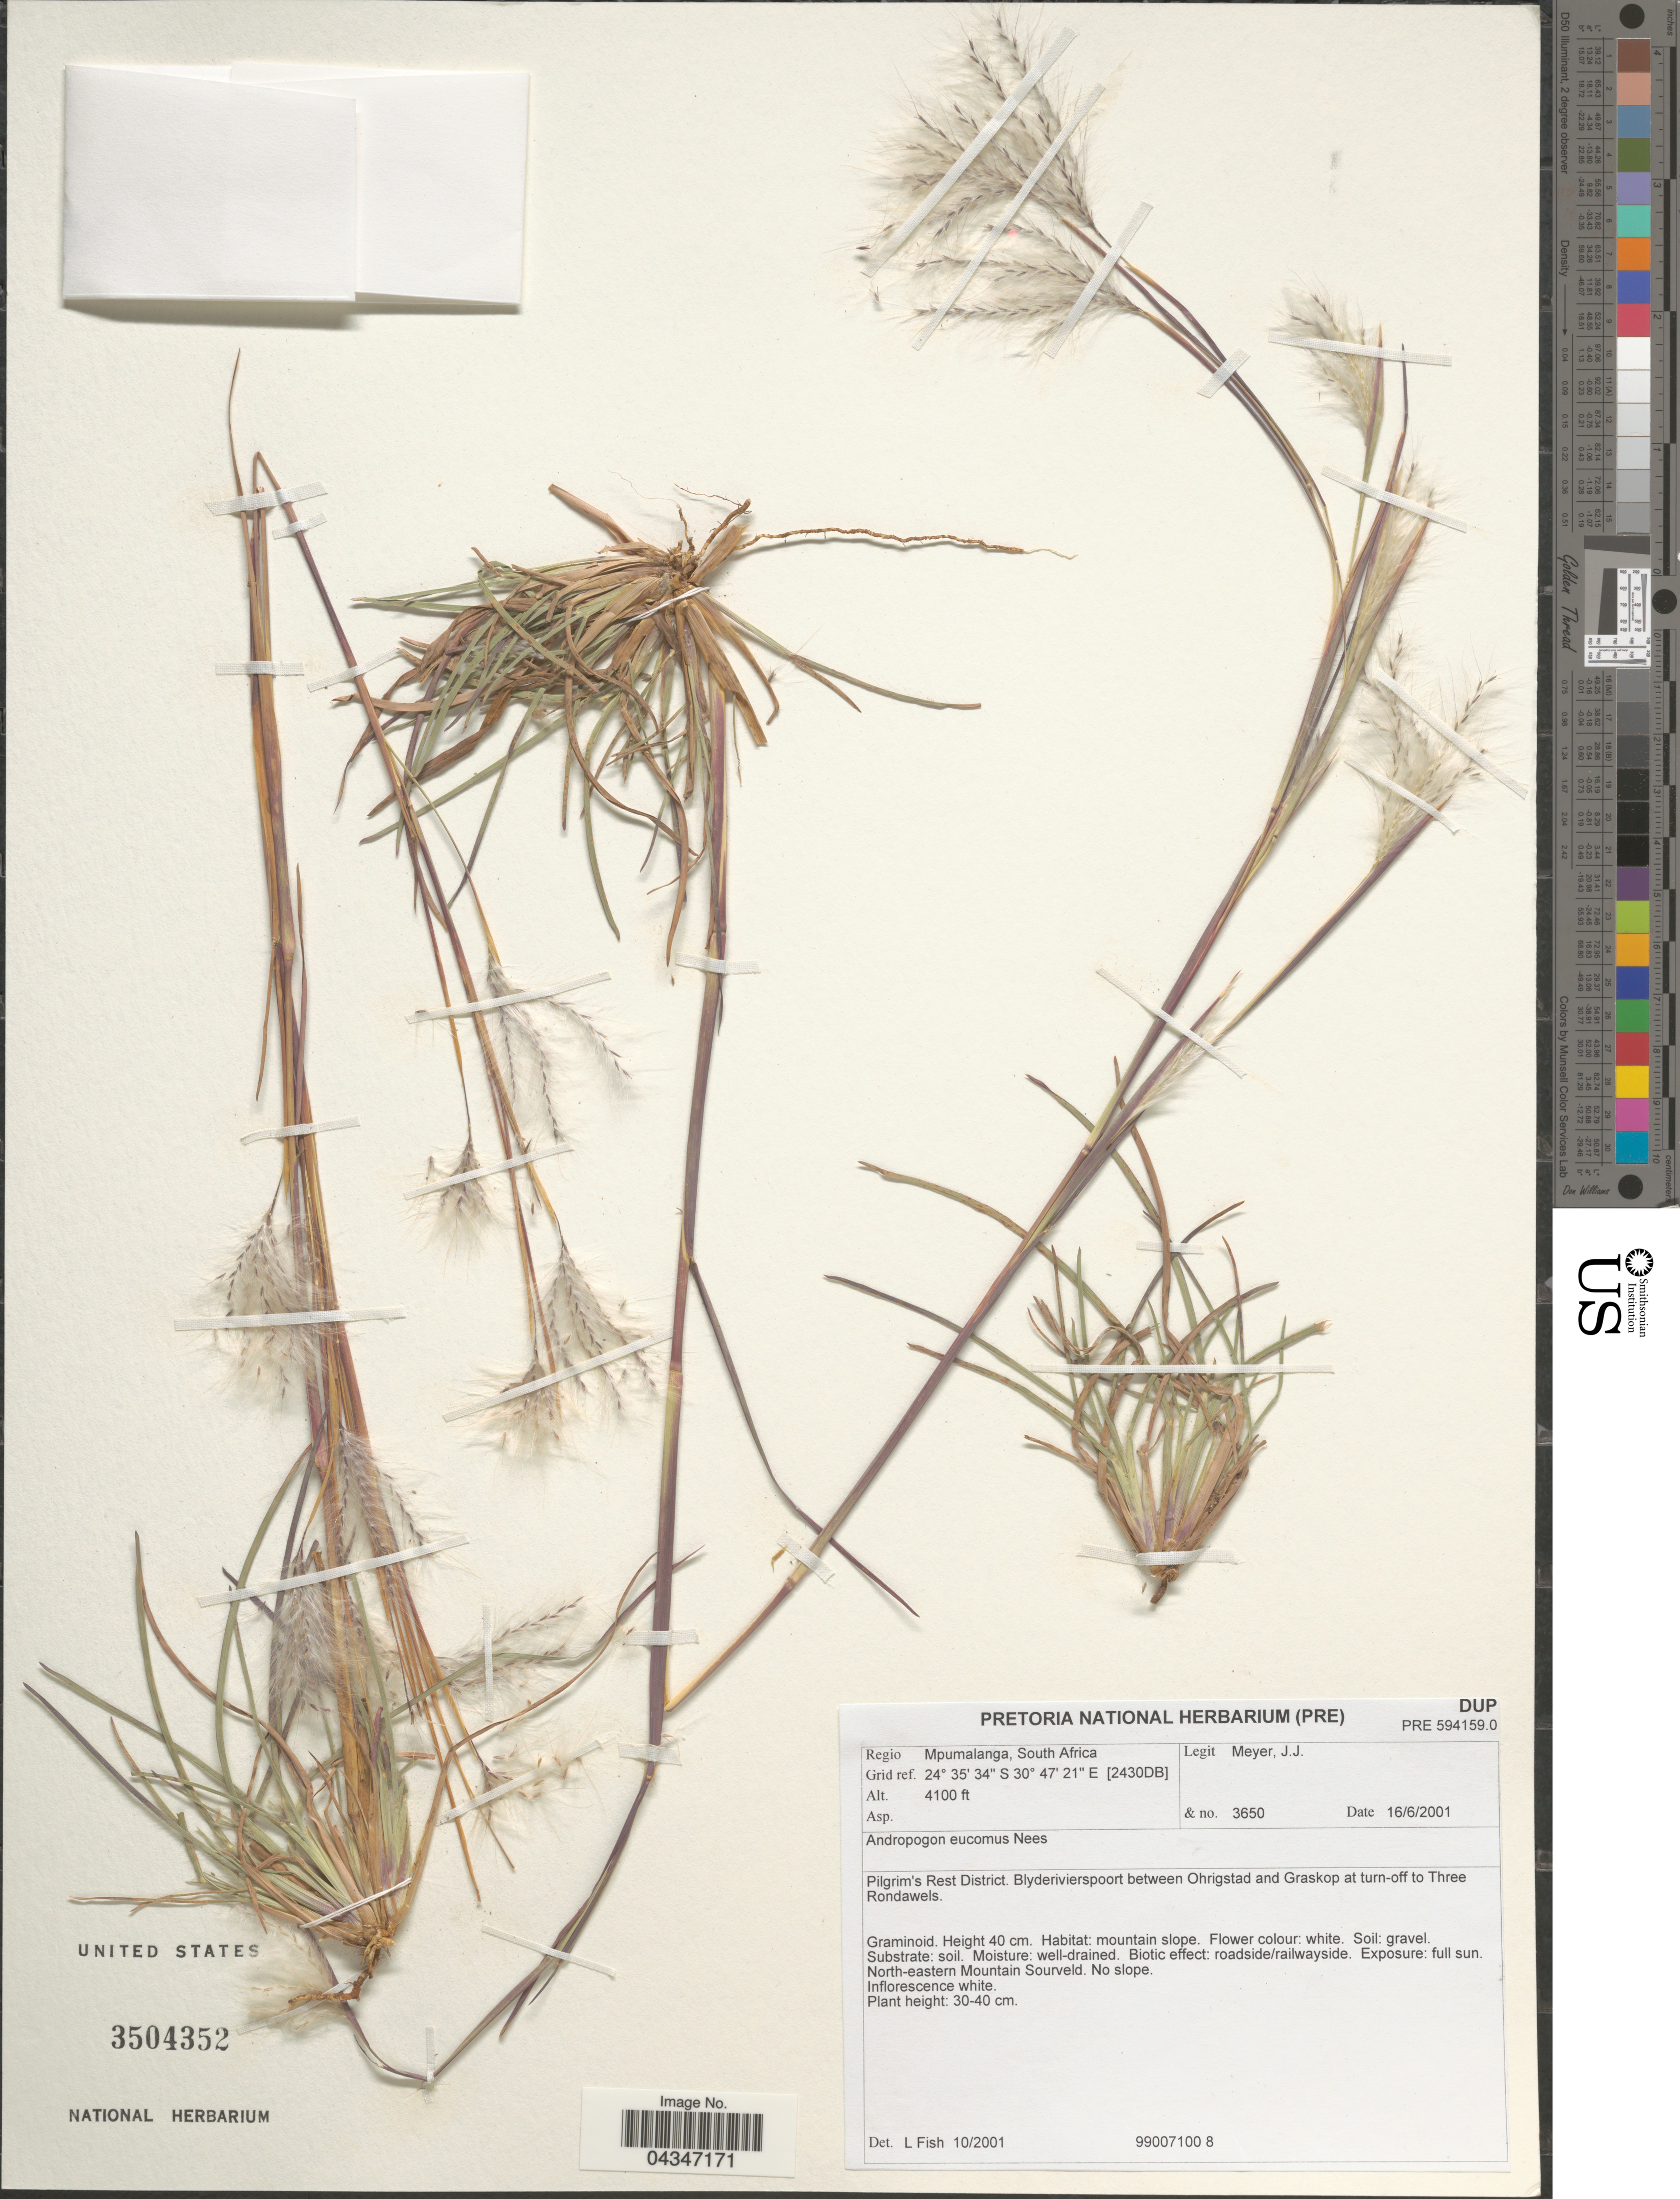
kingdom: Plantae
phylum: Tracheophyta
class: Liliopsida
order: Poales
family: Poaceae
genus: Andropogon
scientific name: Andropogon eucomus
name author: Nees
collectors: J. Meyer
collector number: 3650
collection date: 2001-06-16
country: South Africa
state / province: Mpumalanga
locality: Regio Mpumalanga. Grid. ref. [2430DB]. Pilgrim's Rest District. Blyderivierspoort between Ohrigstad and Graskop at turn-off to Three Rondawels.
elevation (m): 1250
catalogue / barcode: US 3504352